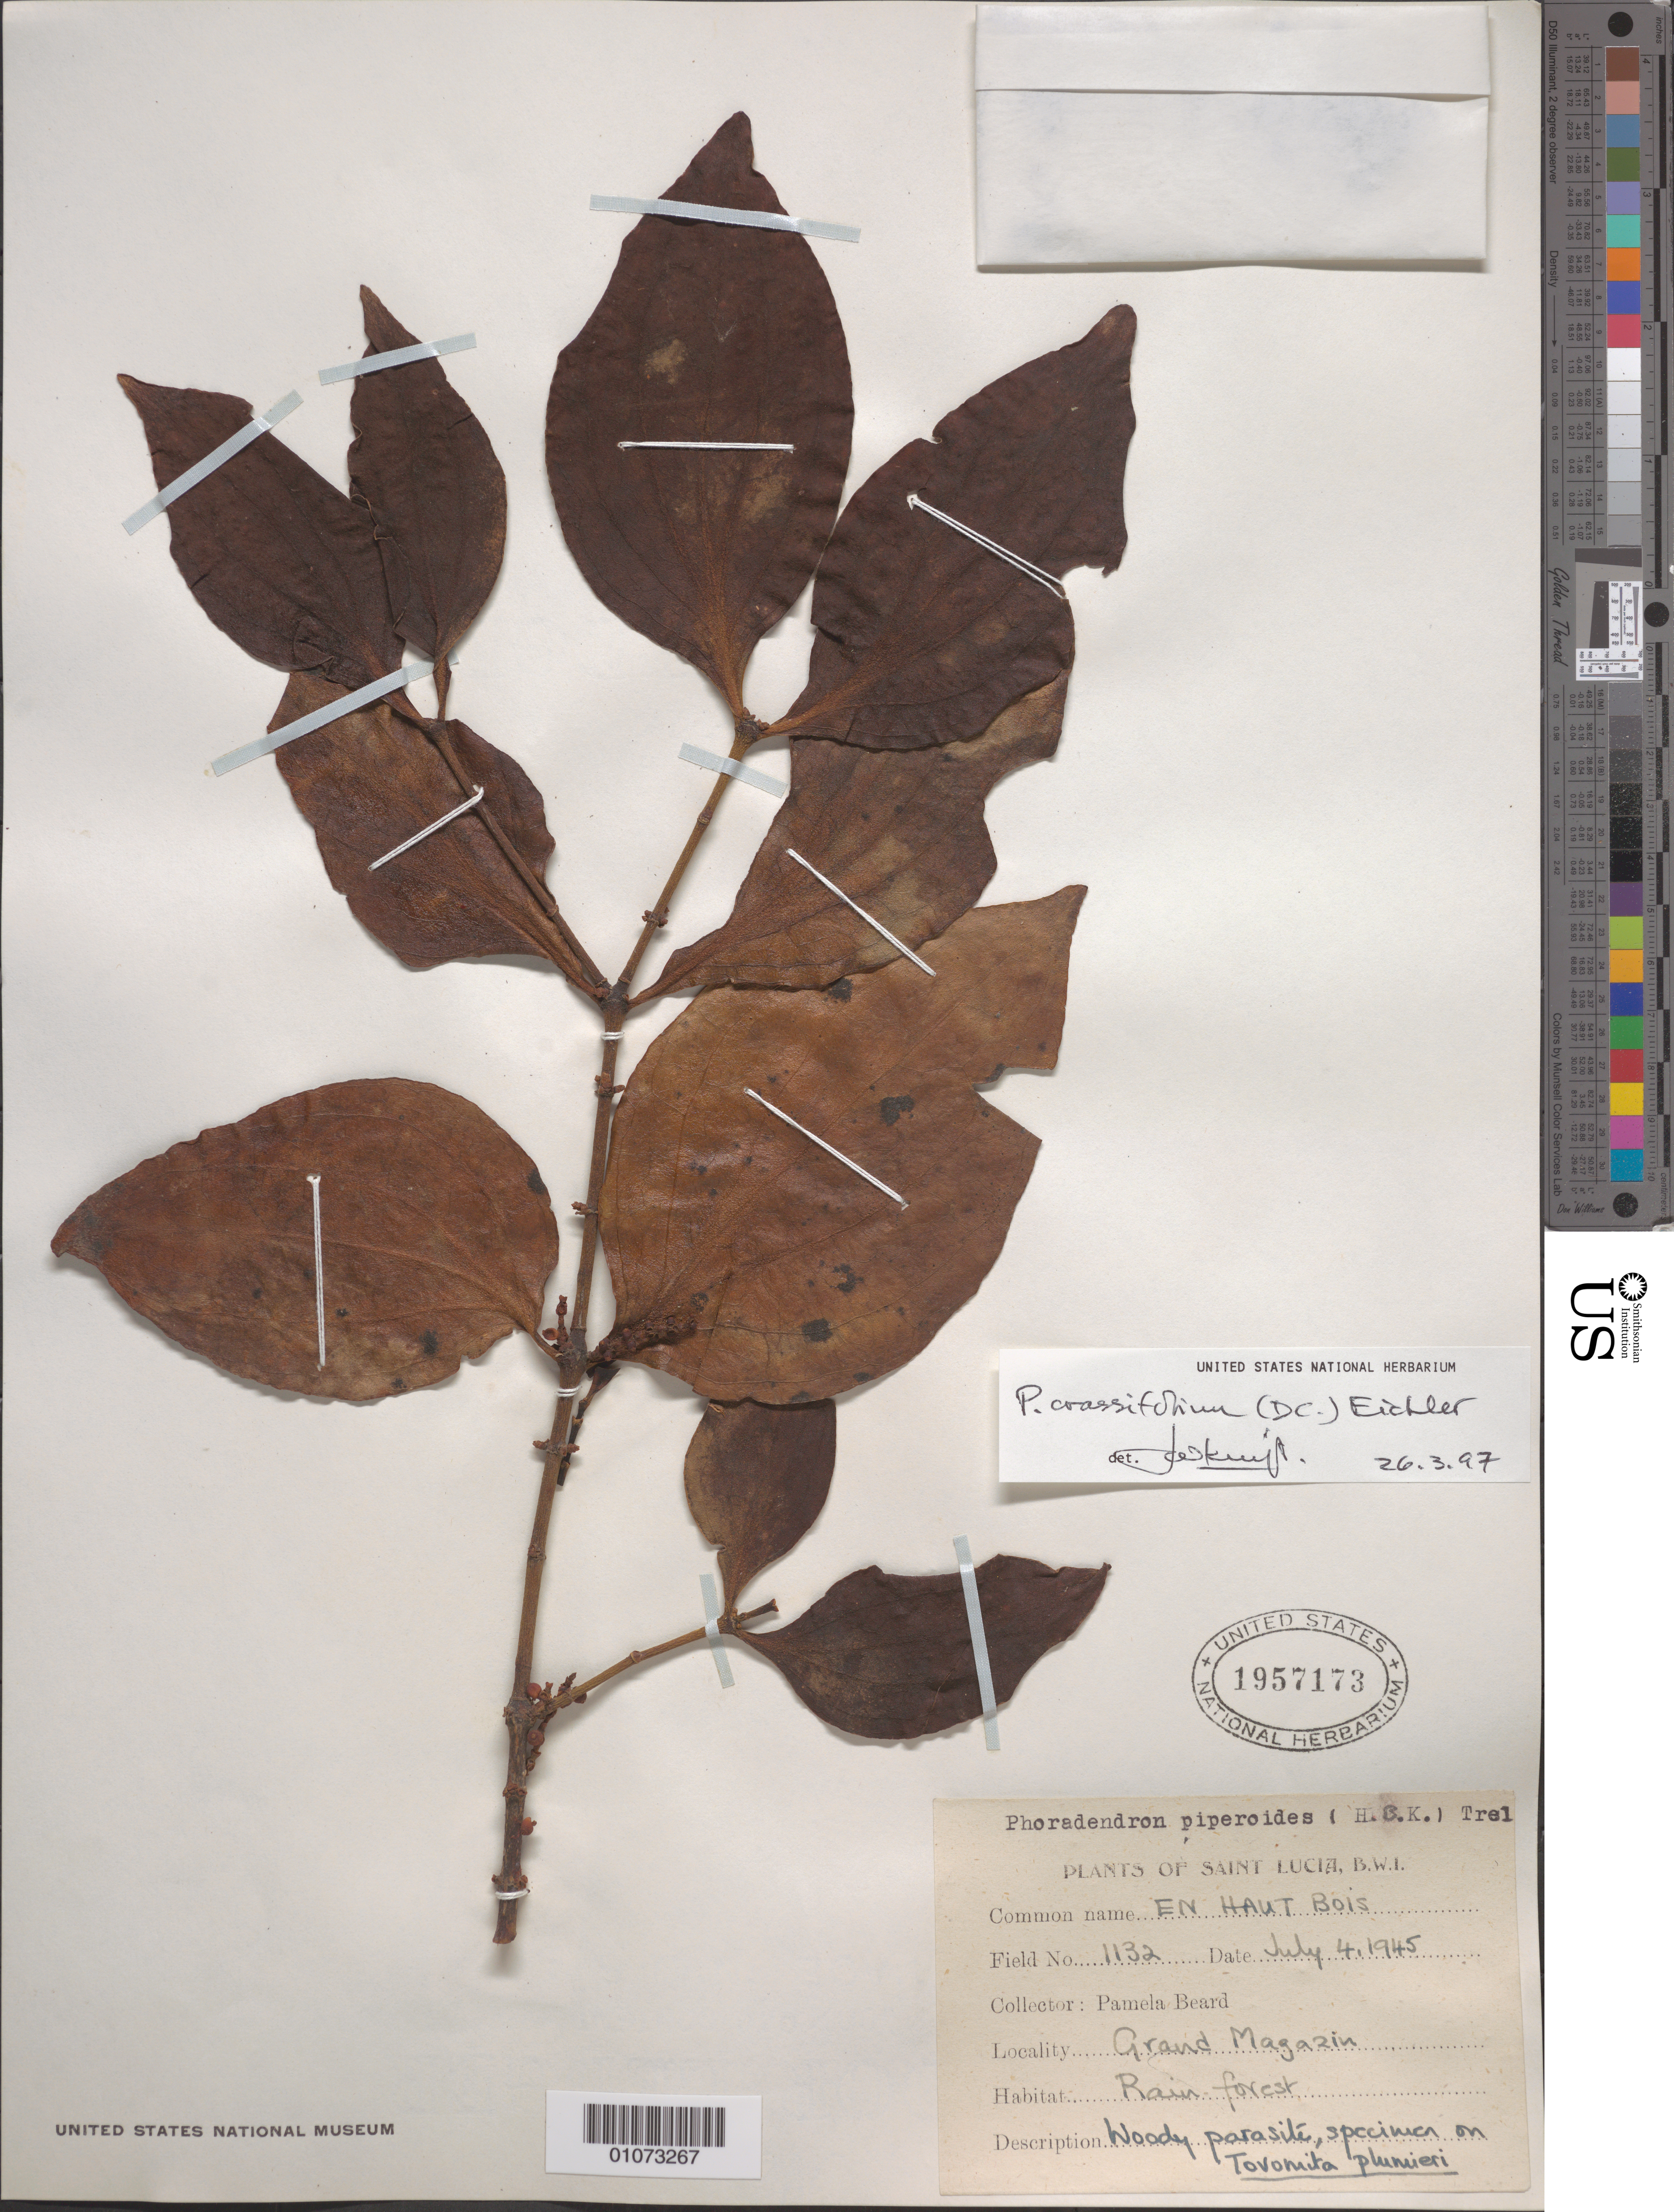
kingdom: Plantae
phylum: Tracheophyta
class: Magnoliopsida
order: Santalales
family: Viscaceae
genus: Phoradendron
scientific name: Phoradendron crassifolium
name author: (Pohl ex DC.) Eichler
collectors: P. Beard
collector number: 1132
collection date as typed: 04 Jul 1945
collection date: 1945-07-04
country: St. Lucia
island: St. Lucia I.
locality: Grand Magazin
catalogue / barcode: US 1957173